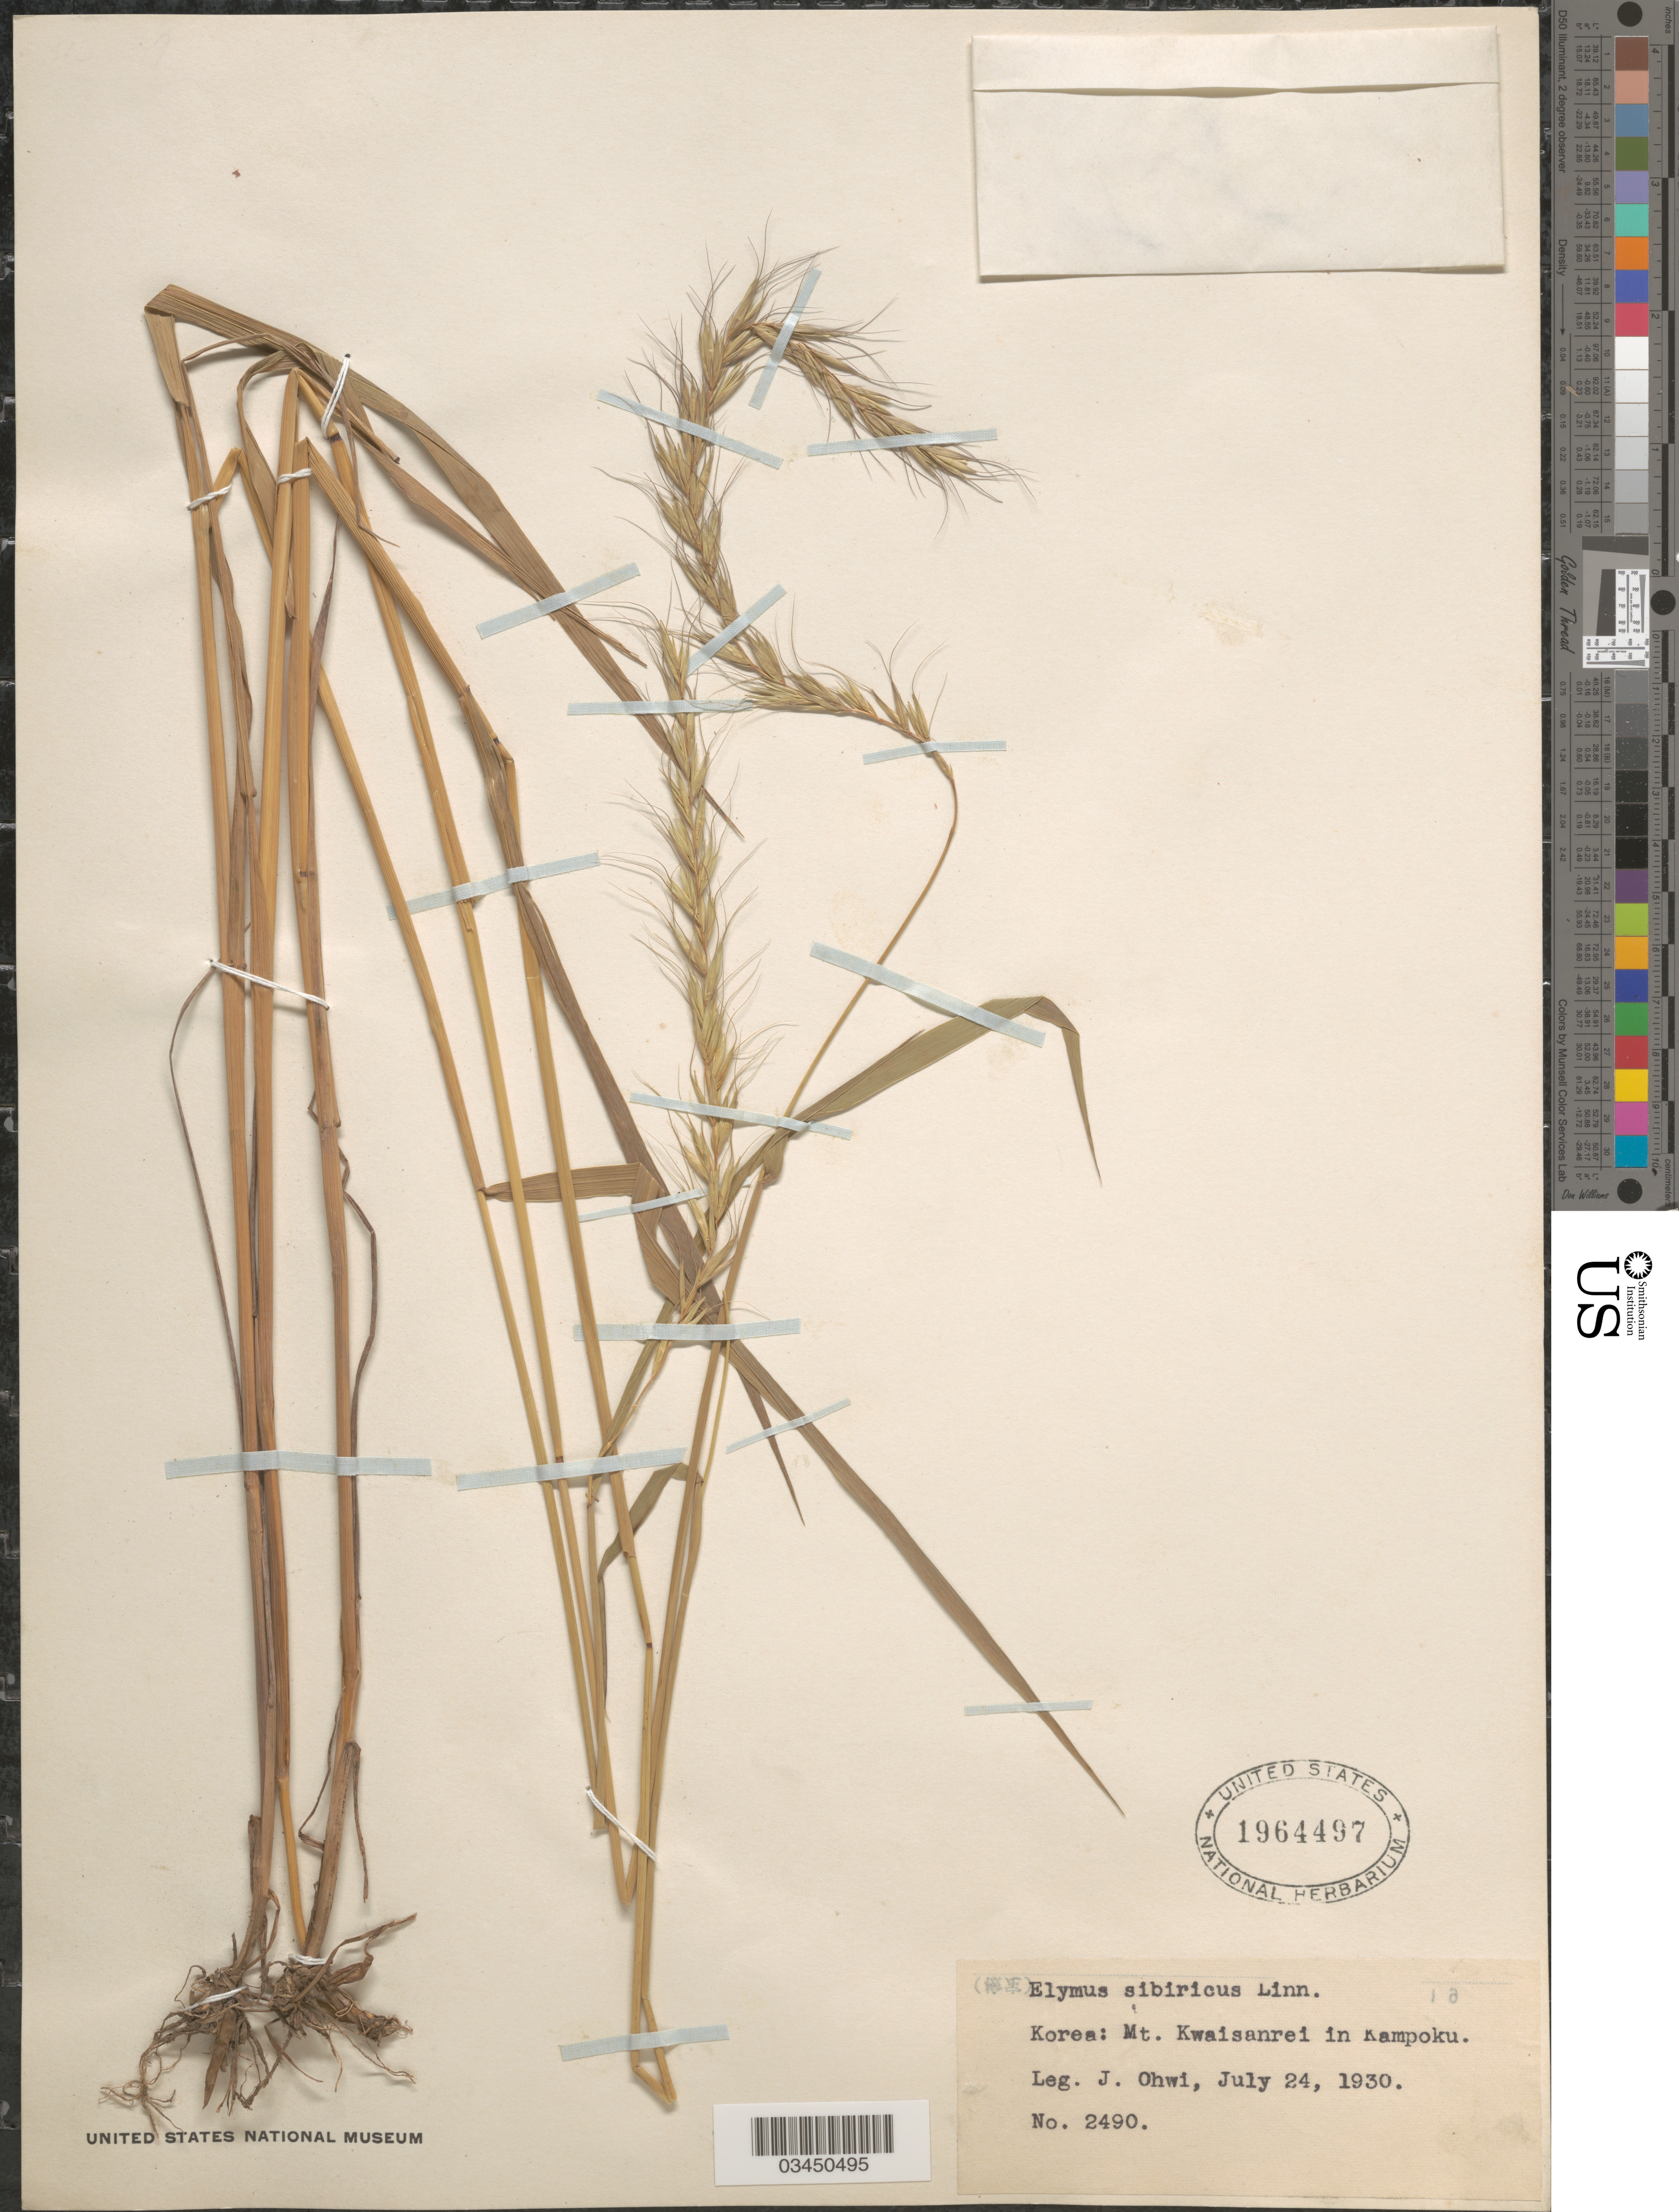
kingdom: Plantae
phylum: Tracheophyta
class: Liliopsida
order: Poales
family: Poaceae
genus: Elymus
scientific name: Elymus sibiricus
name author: L.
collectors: J. Ohwi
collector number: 2490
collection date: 1930-07-24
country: North Korea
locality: Mt. Kwaisanrei in Kampoku.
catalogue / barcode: US 1964497